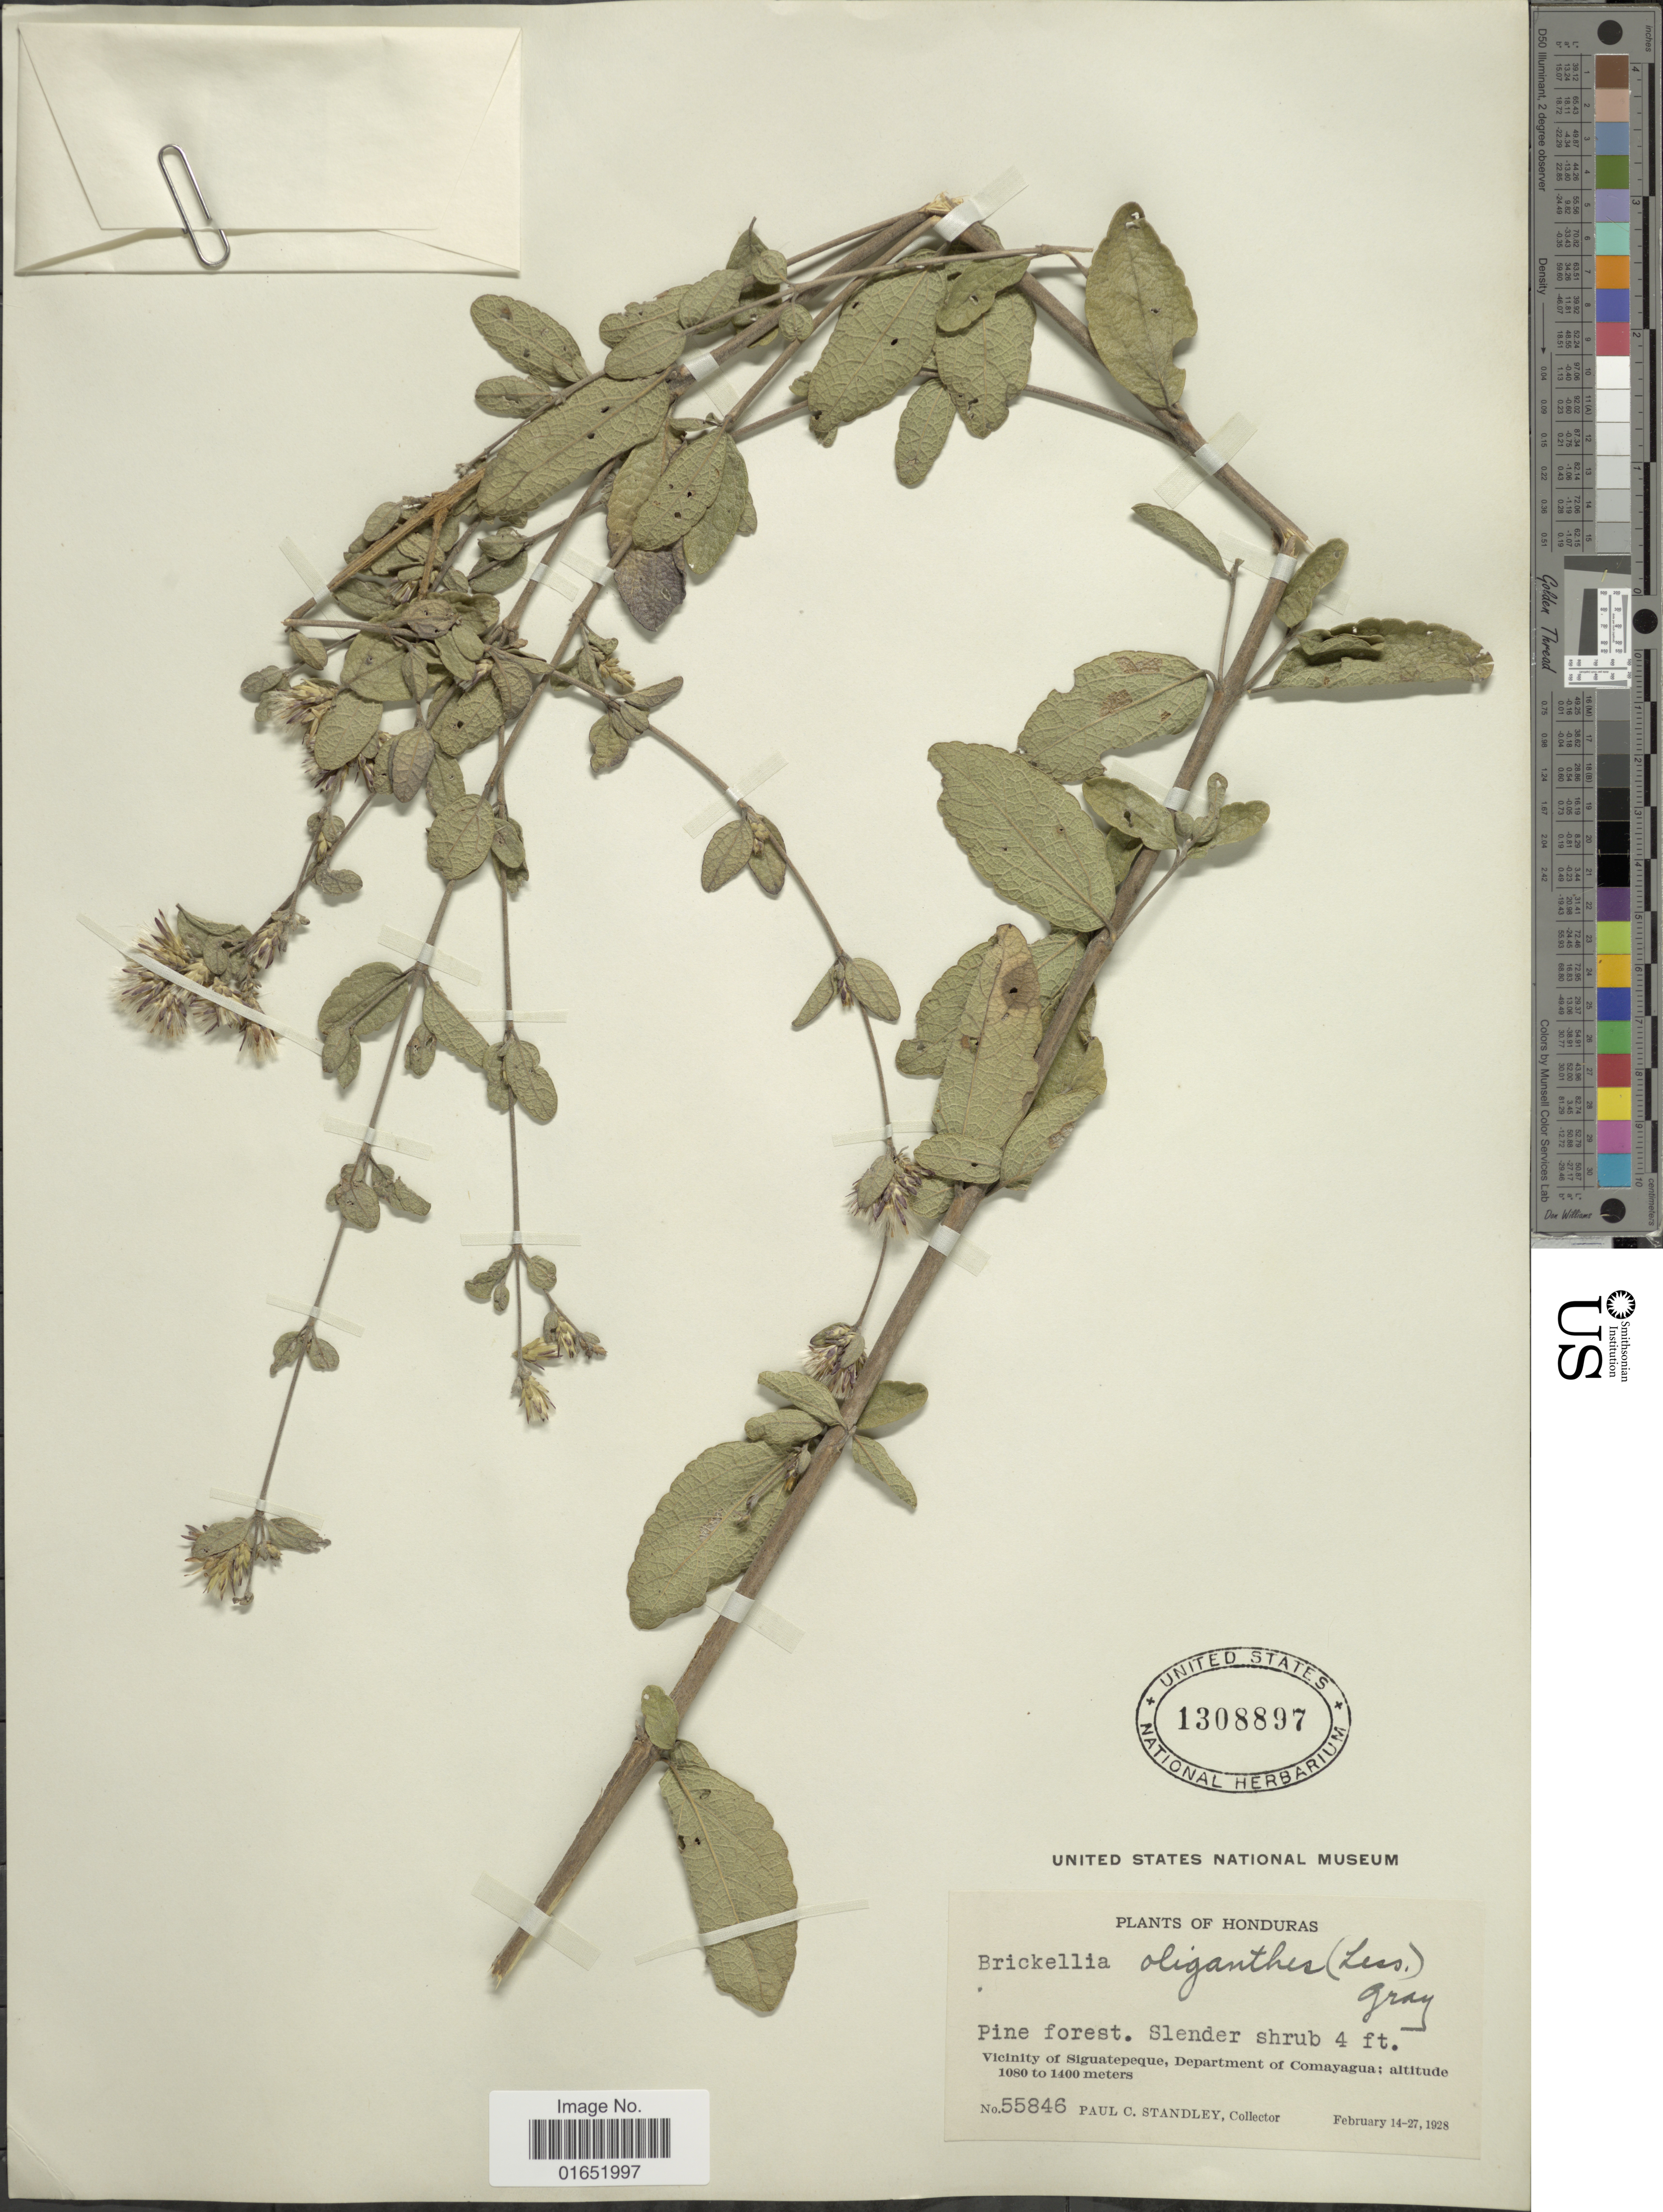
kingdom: Plantae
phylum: Tracheophyta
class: Magnoliopsida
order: Asterales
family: Asteraceae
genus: Brickellia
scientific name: Brickellia oliganthes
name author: (Less.) A. Gray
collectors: P. C. Standley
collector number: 55846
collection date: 1928-02-14/1928-02-27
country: Honduras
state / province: Comayagua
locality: Vicinity of Siguatepeque, Department of Comayagua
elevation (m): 1080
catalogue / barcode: US 1308897